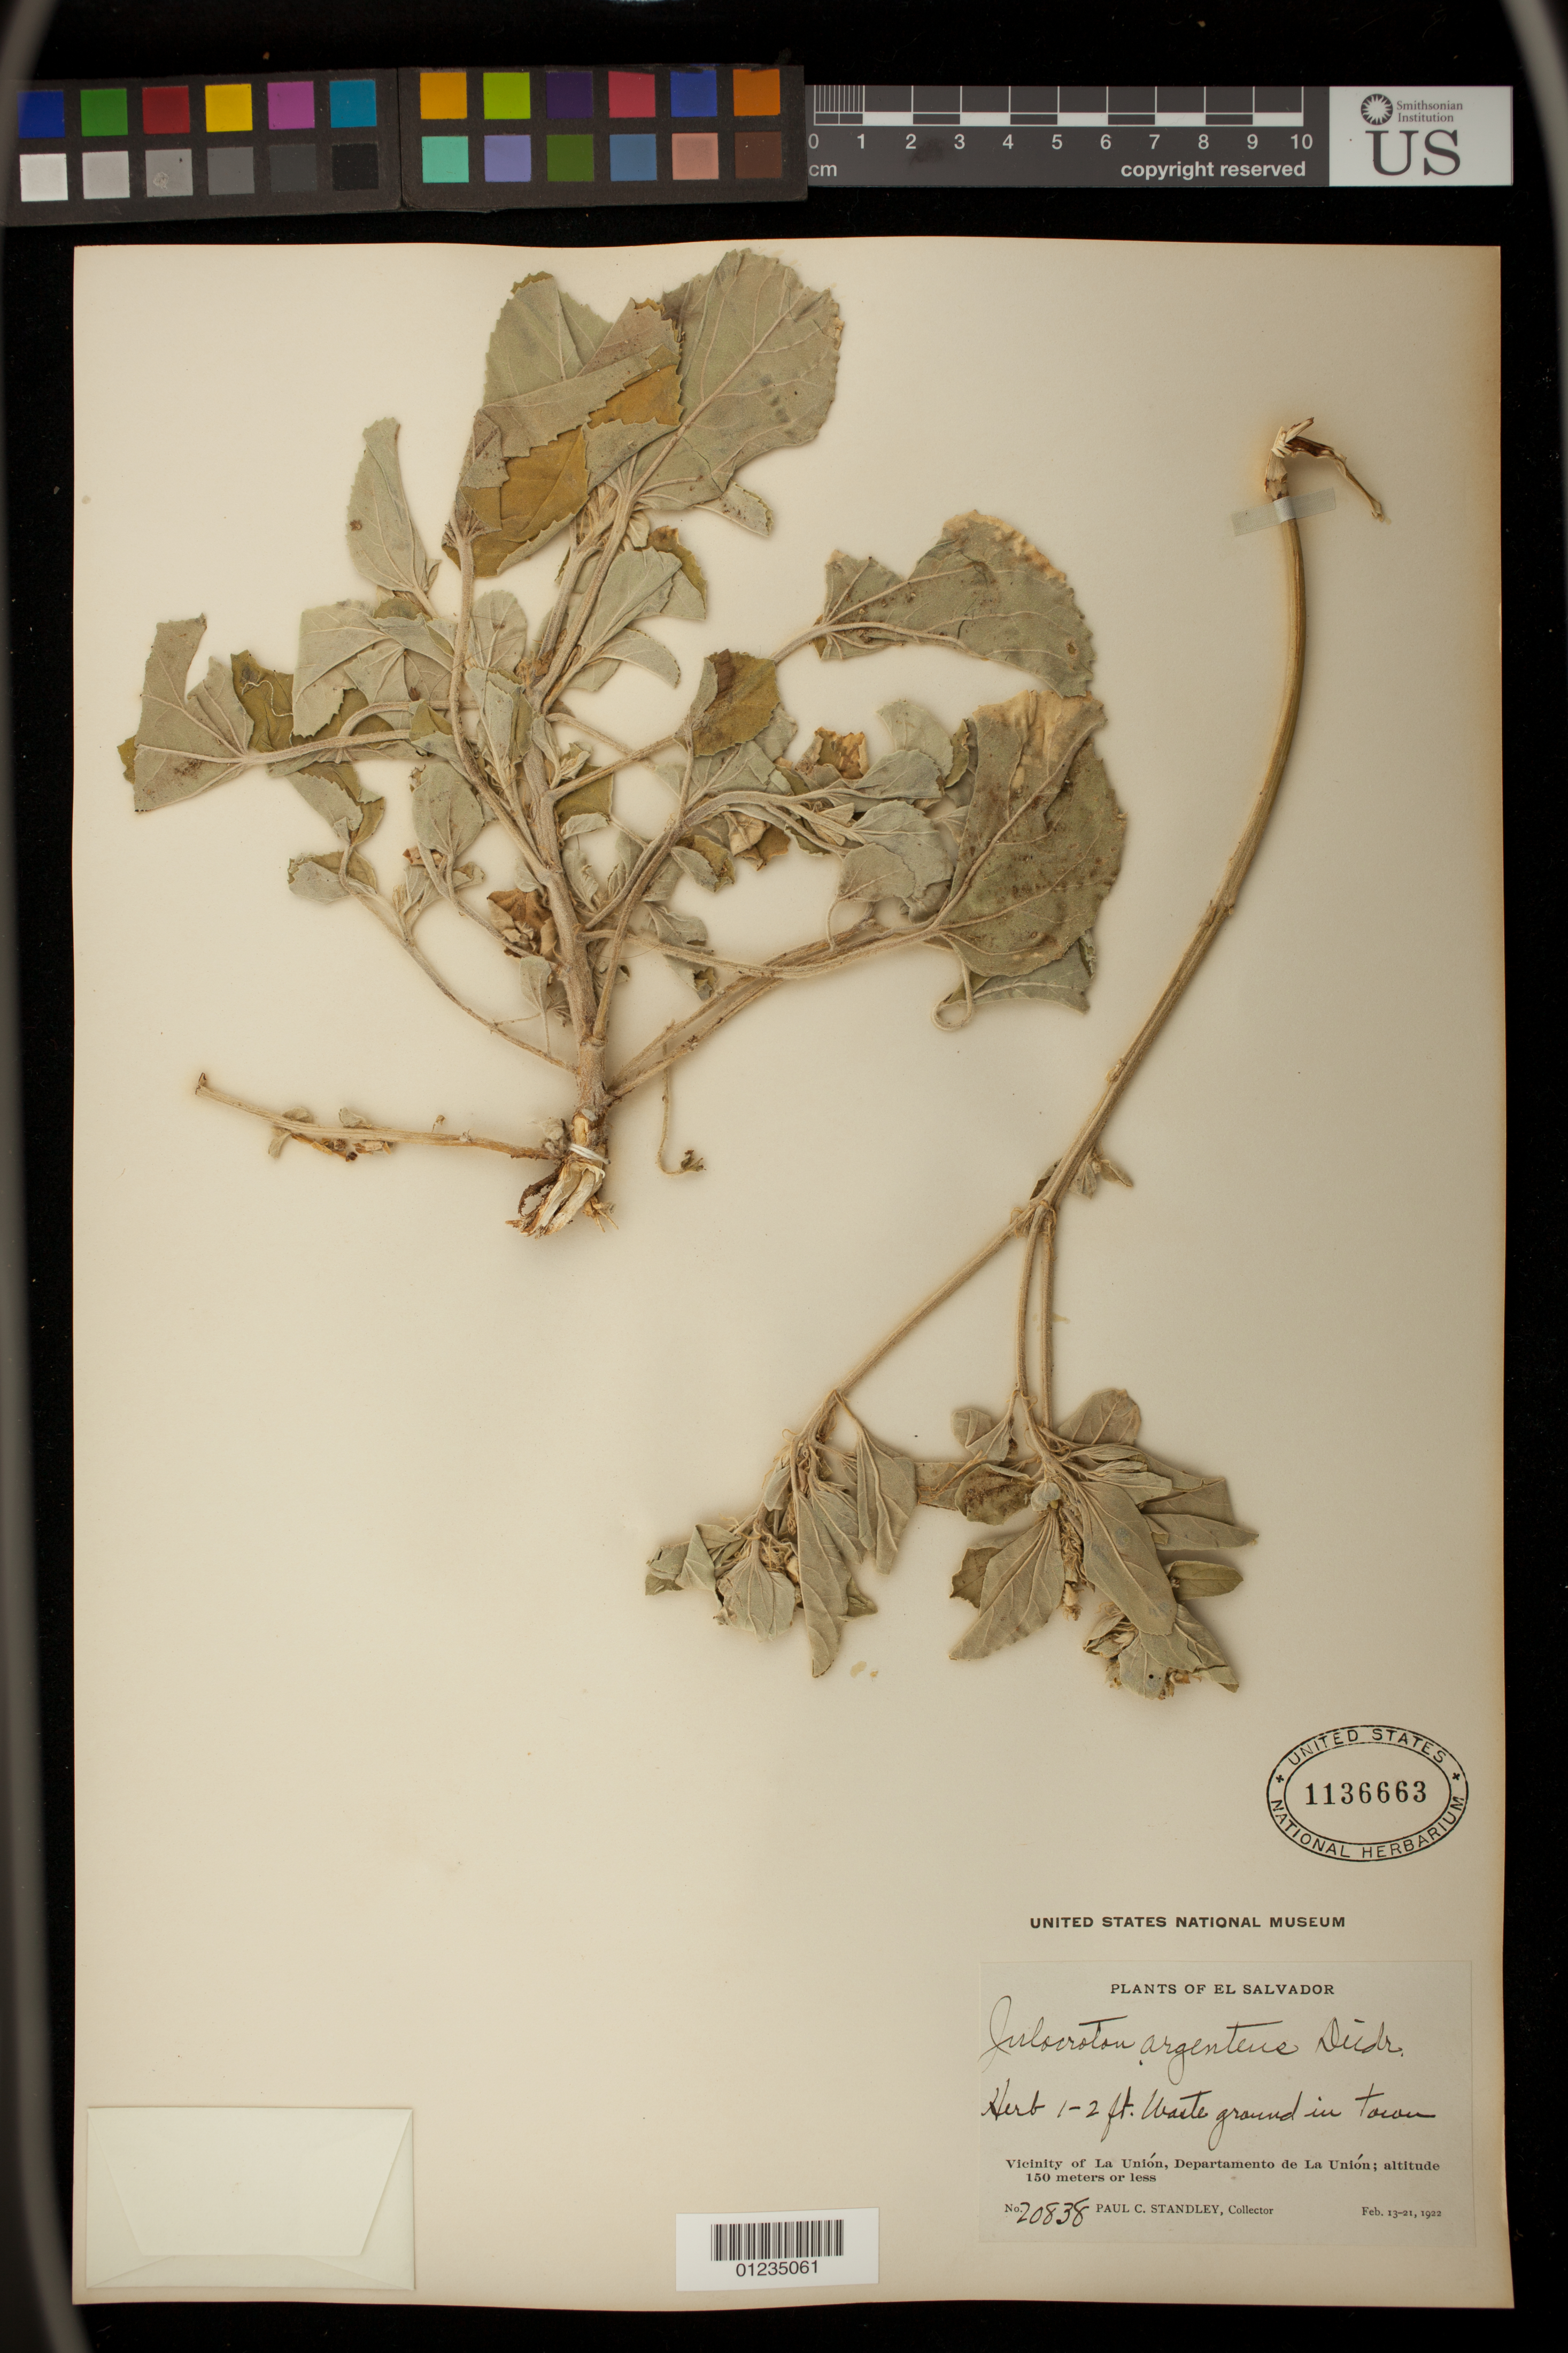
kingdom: Plantae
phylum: Tracheophyta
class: Magnoliopsida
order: Malpighiales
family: Euphorbiaceae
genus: Julocroton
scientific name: Julocroton argenteus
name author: (L.) Didr.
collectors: P. C. Standley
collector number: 20838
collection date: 1922-02-13/1922-02-21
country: El Salvador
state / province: La Unión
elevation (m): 0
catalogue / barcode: US 1136663